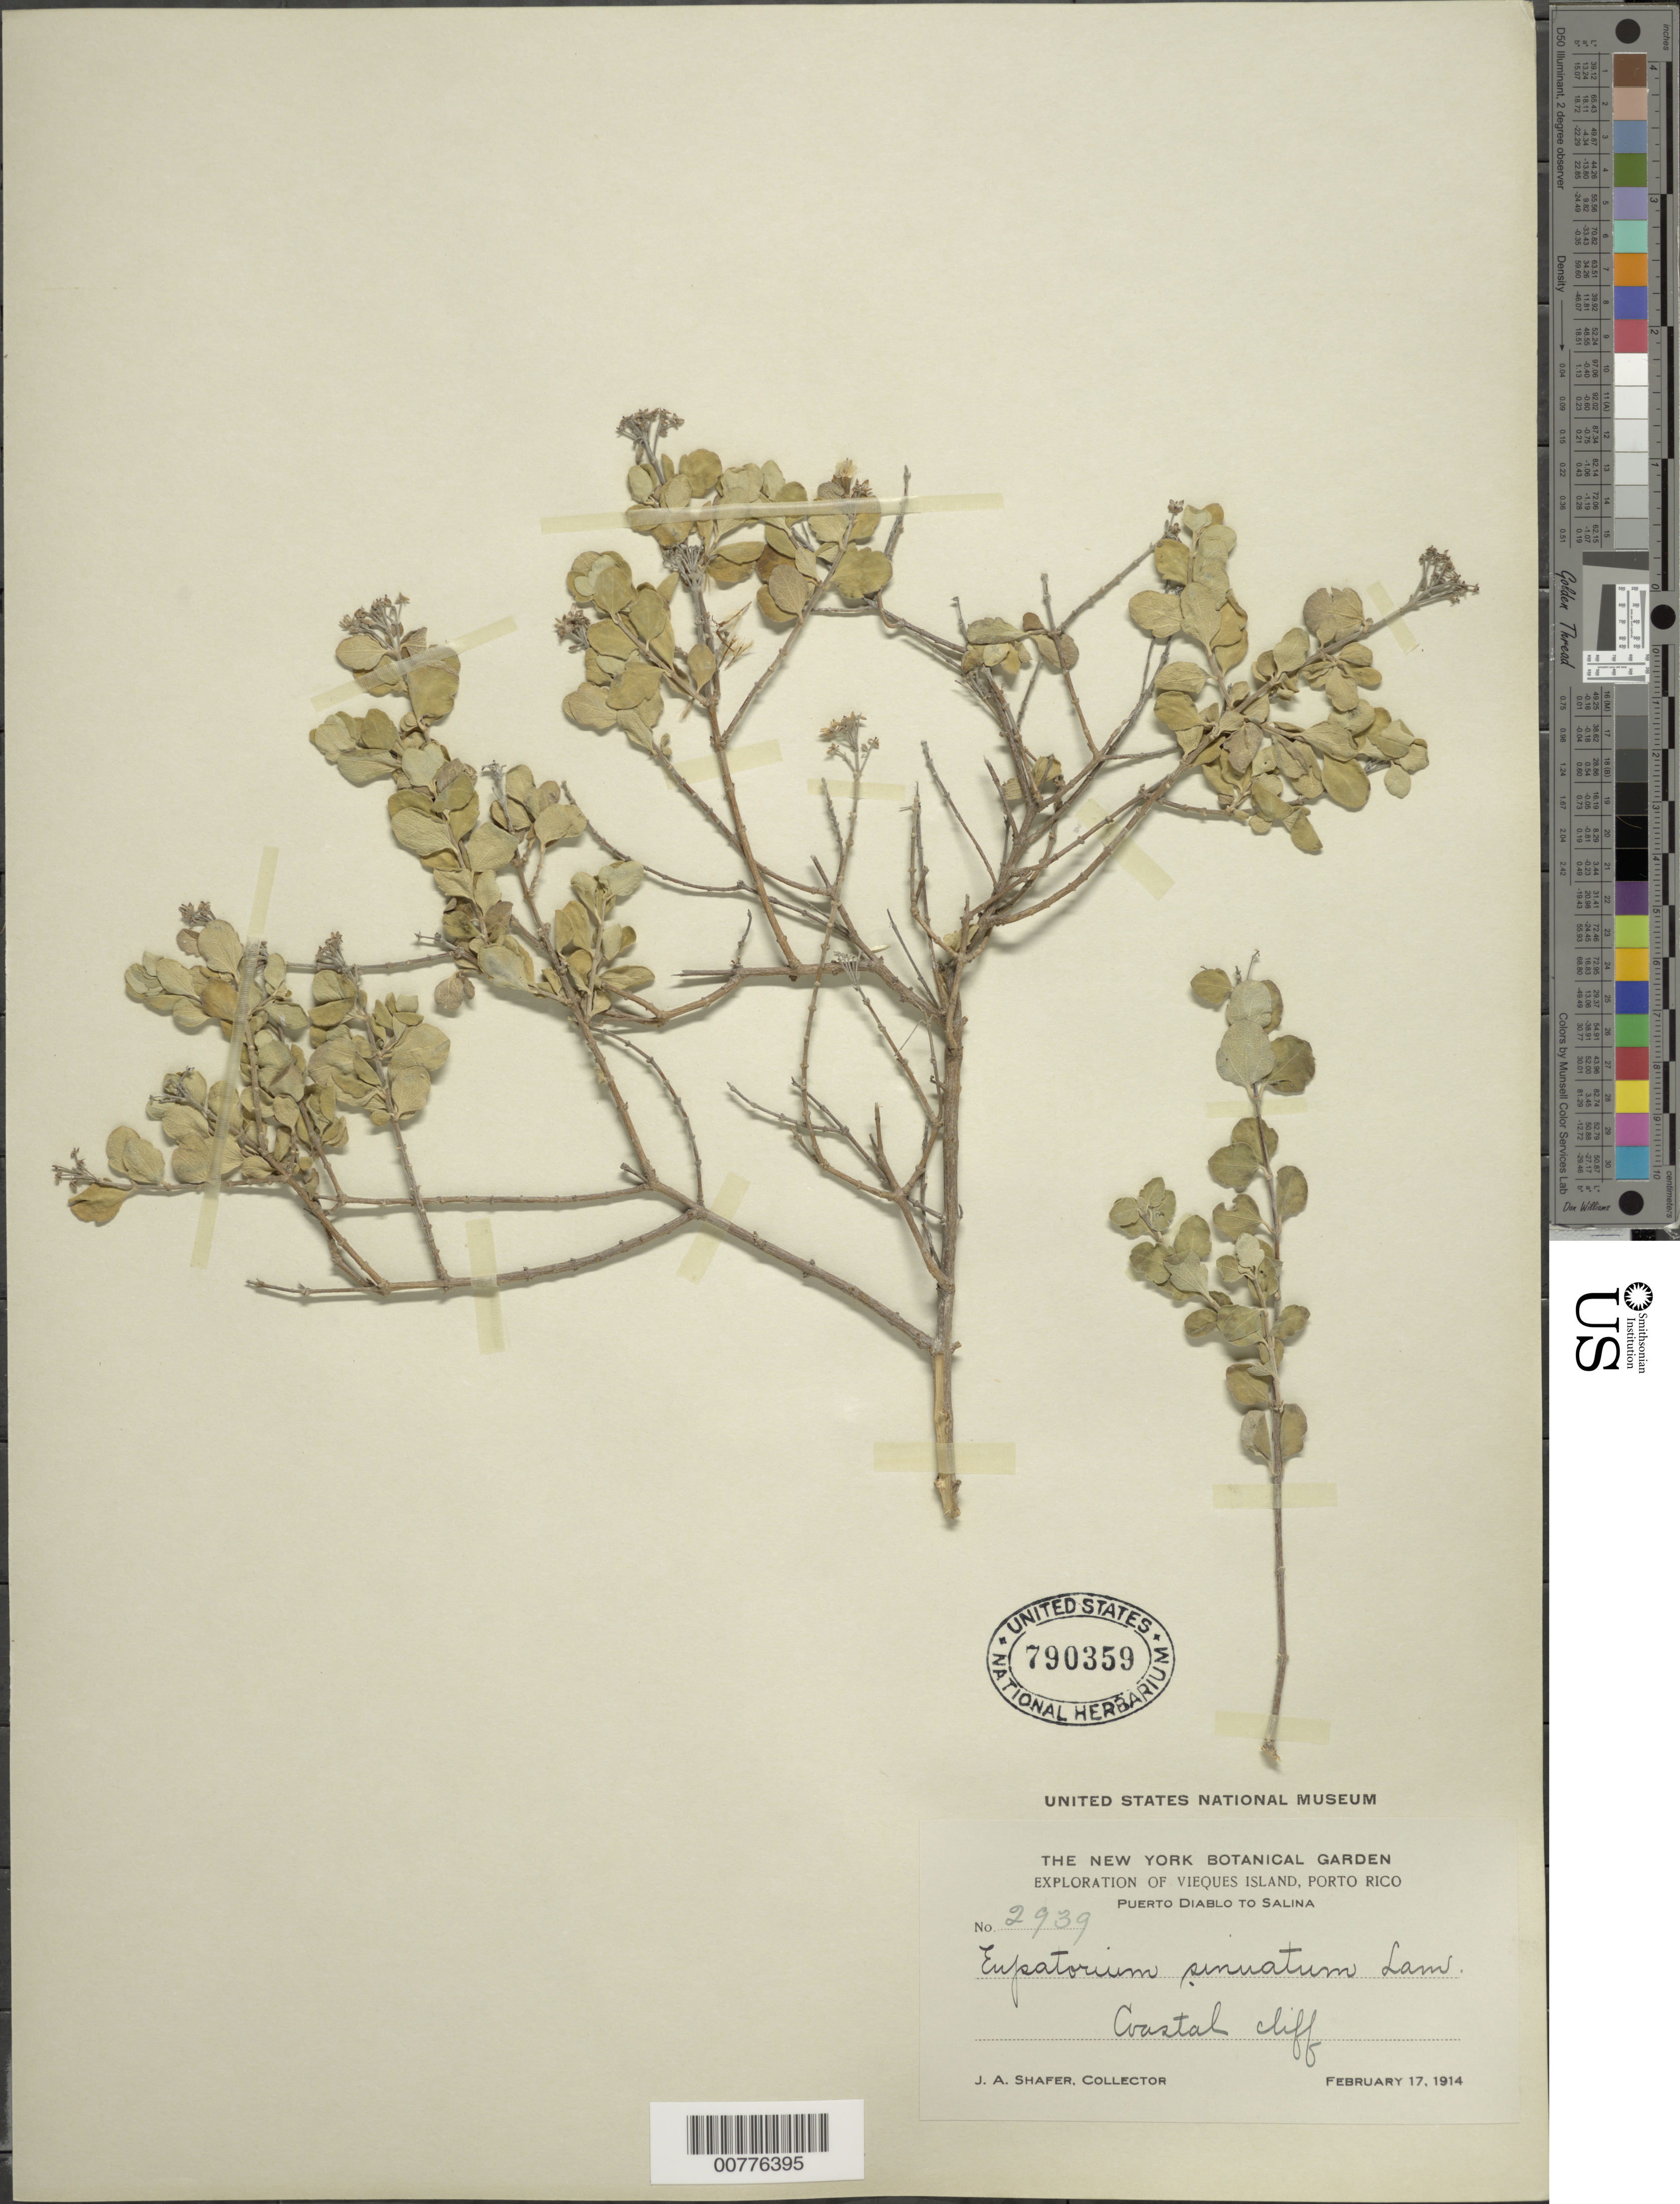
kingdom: Plantae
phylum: Tracheophyta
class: Magnoliopsida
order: Asterales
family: Asteraceae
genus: Chromolaena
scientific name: Chromolaena sinuata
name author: (Lam.) R.M. King & H. Rob.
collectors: J. A. Shafer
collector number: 2939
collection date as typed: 17 Feb 1914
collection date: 1914-02-17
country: Puerto Rico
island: Vieques I.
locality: Puerto Diablo to Salina. Coastal cliff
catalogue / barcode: US 790359